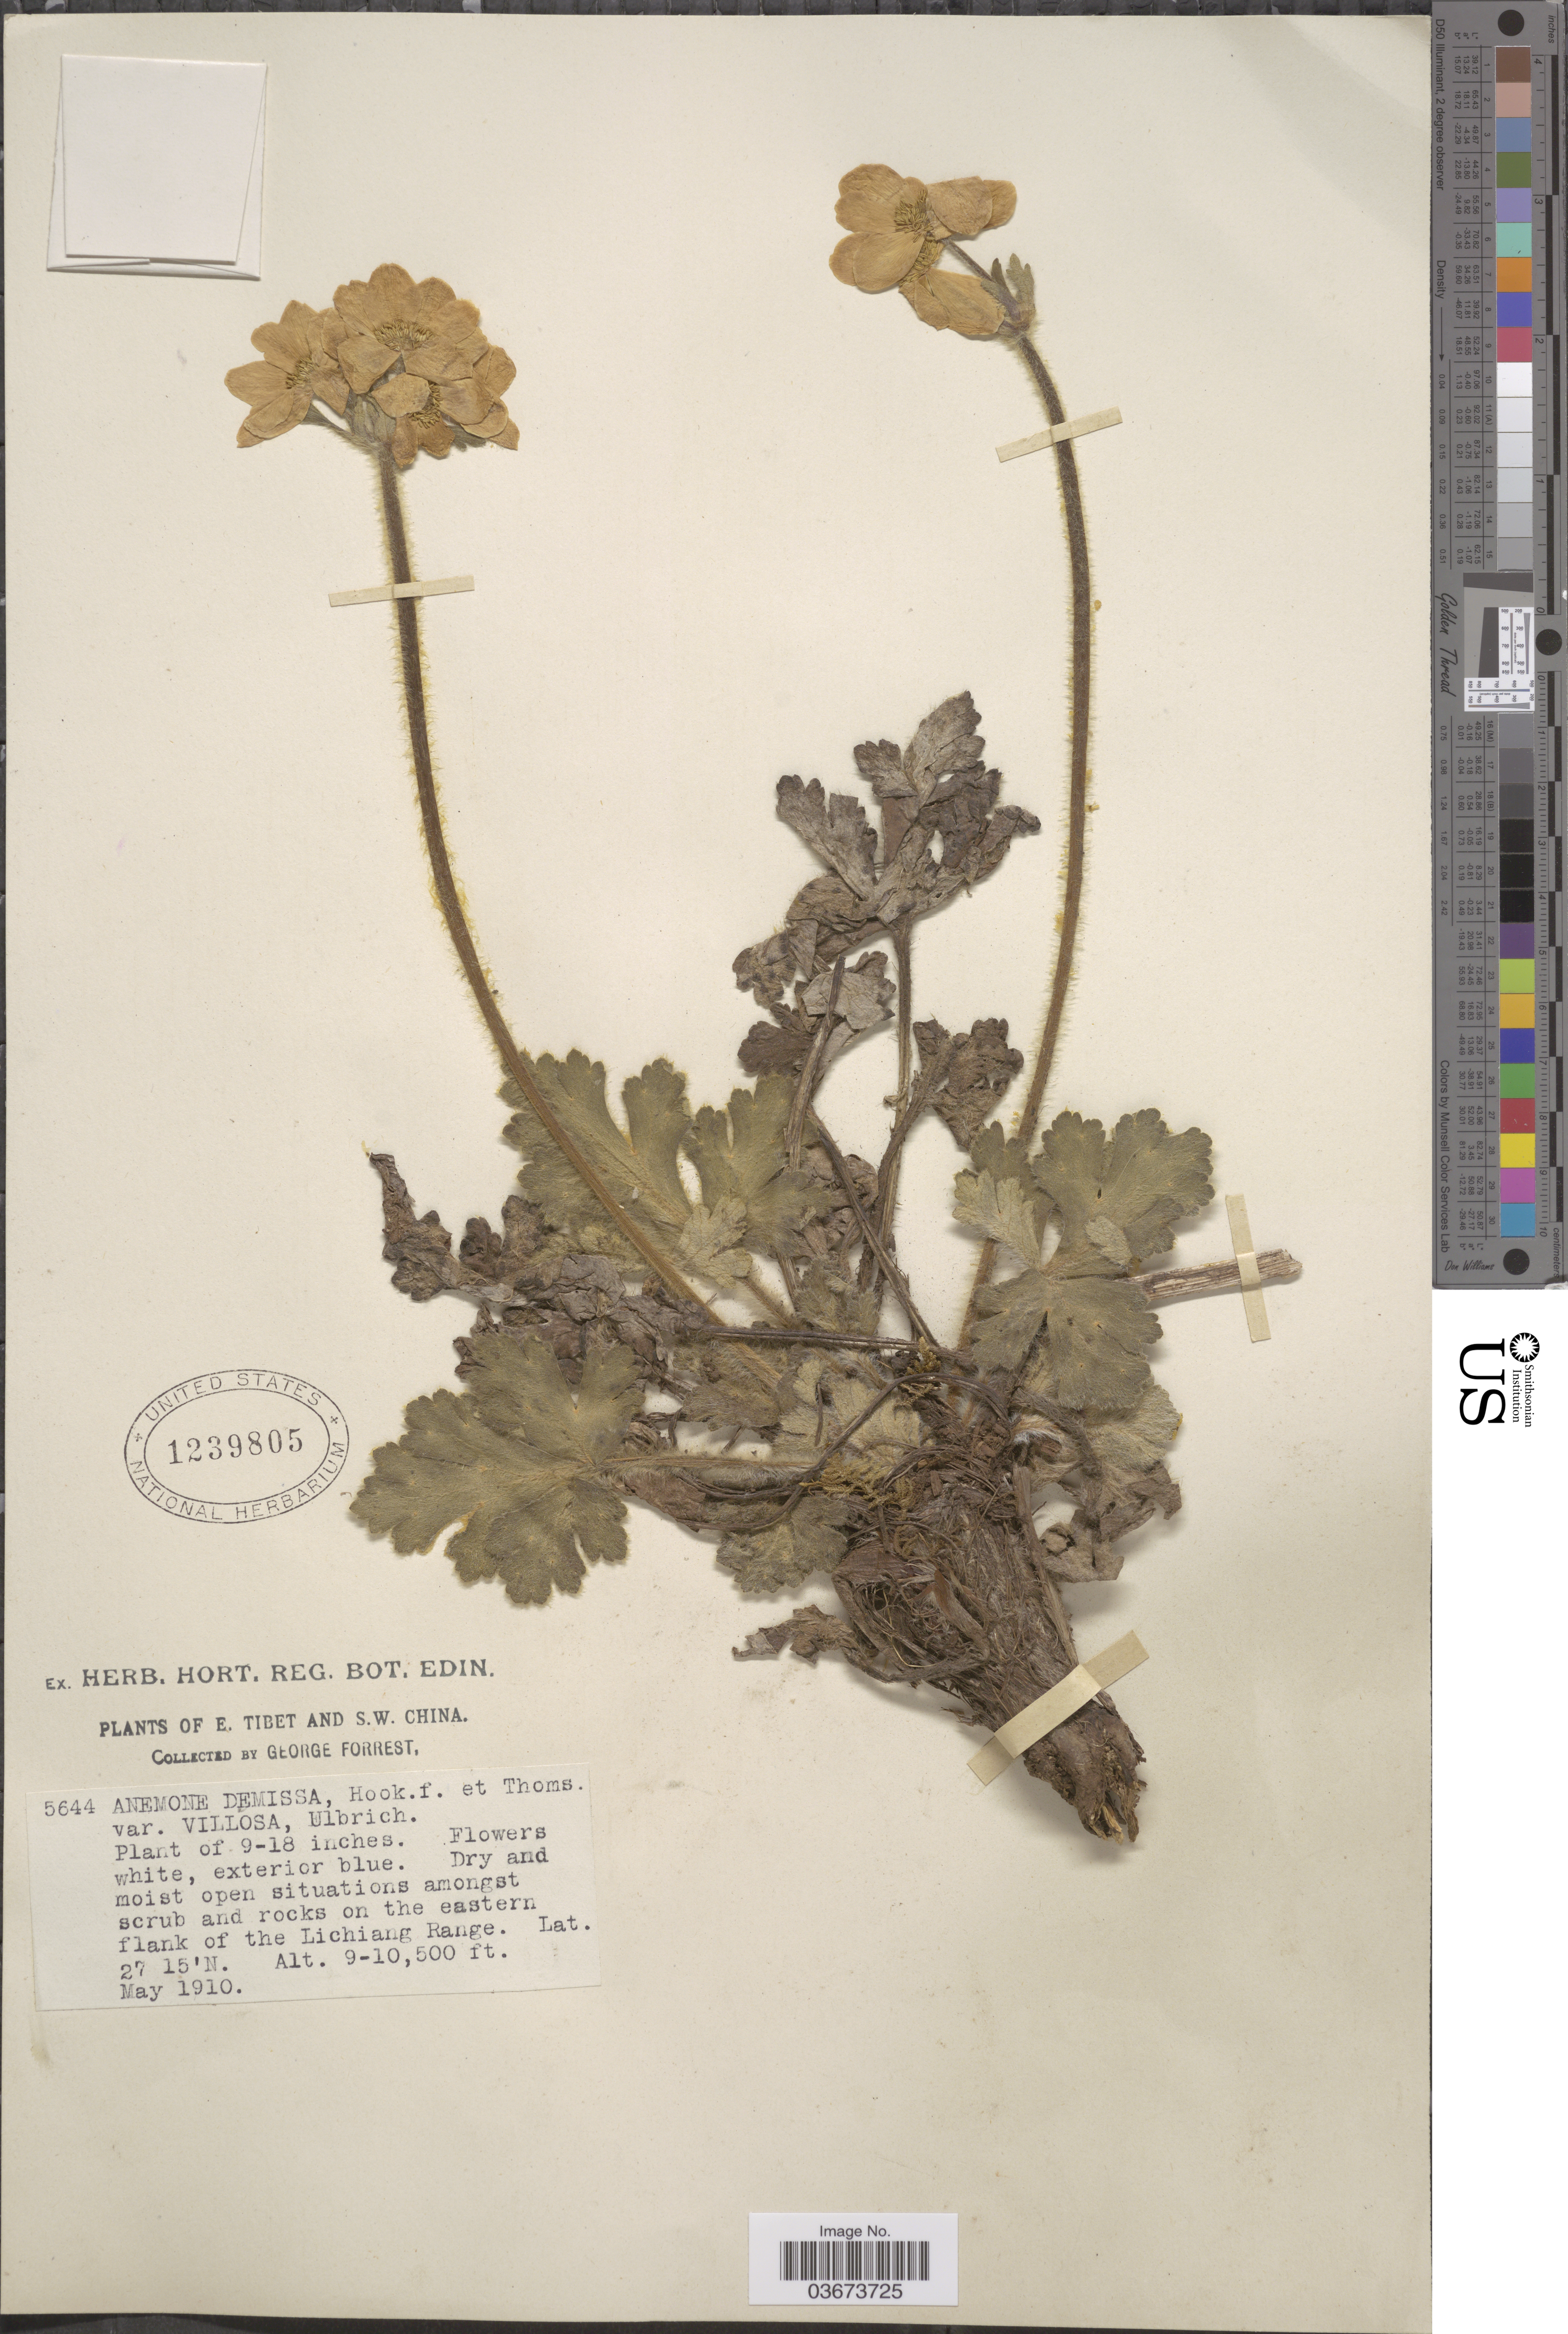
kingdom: Plantae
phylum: Tracheophyta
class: Magnoliopsida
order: Ranunculales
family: Ranunculaceae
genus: Anemone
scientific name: Anemone demissa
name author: (Thomson) Hook.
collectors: G. Forrest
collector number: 5644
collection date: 1910-05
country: China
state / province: Xizang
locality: E. Tibet and S. W. China. Eastern flank of the Lichiang Range.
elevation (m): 2743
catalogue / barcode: US 1239805